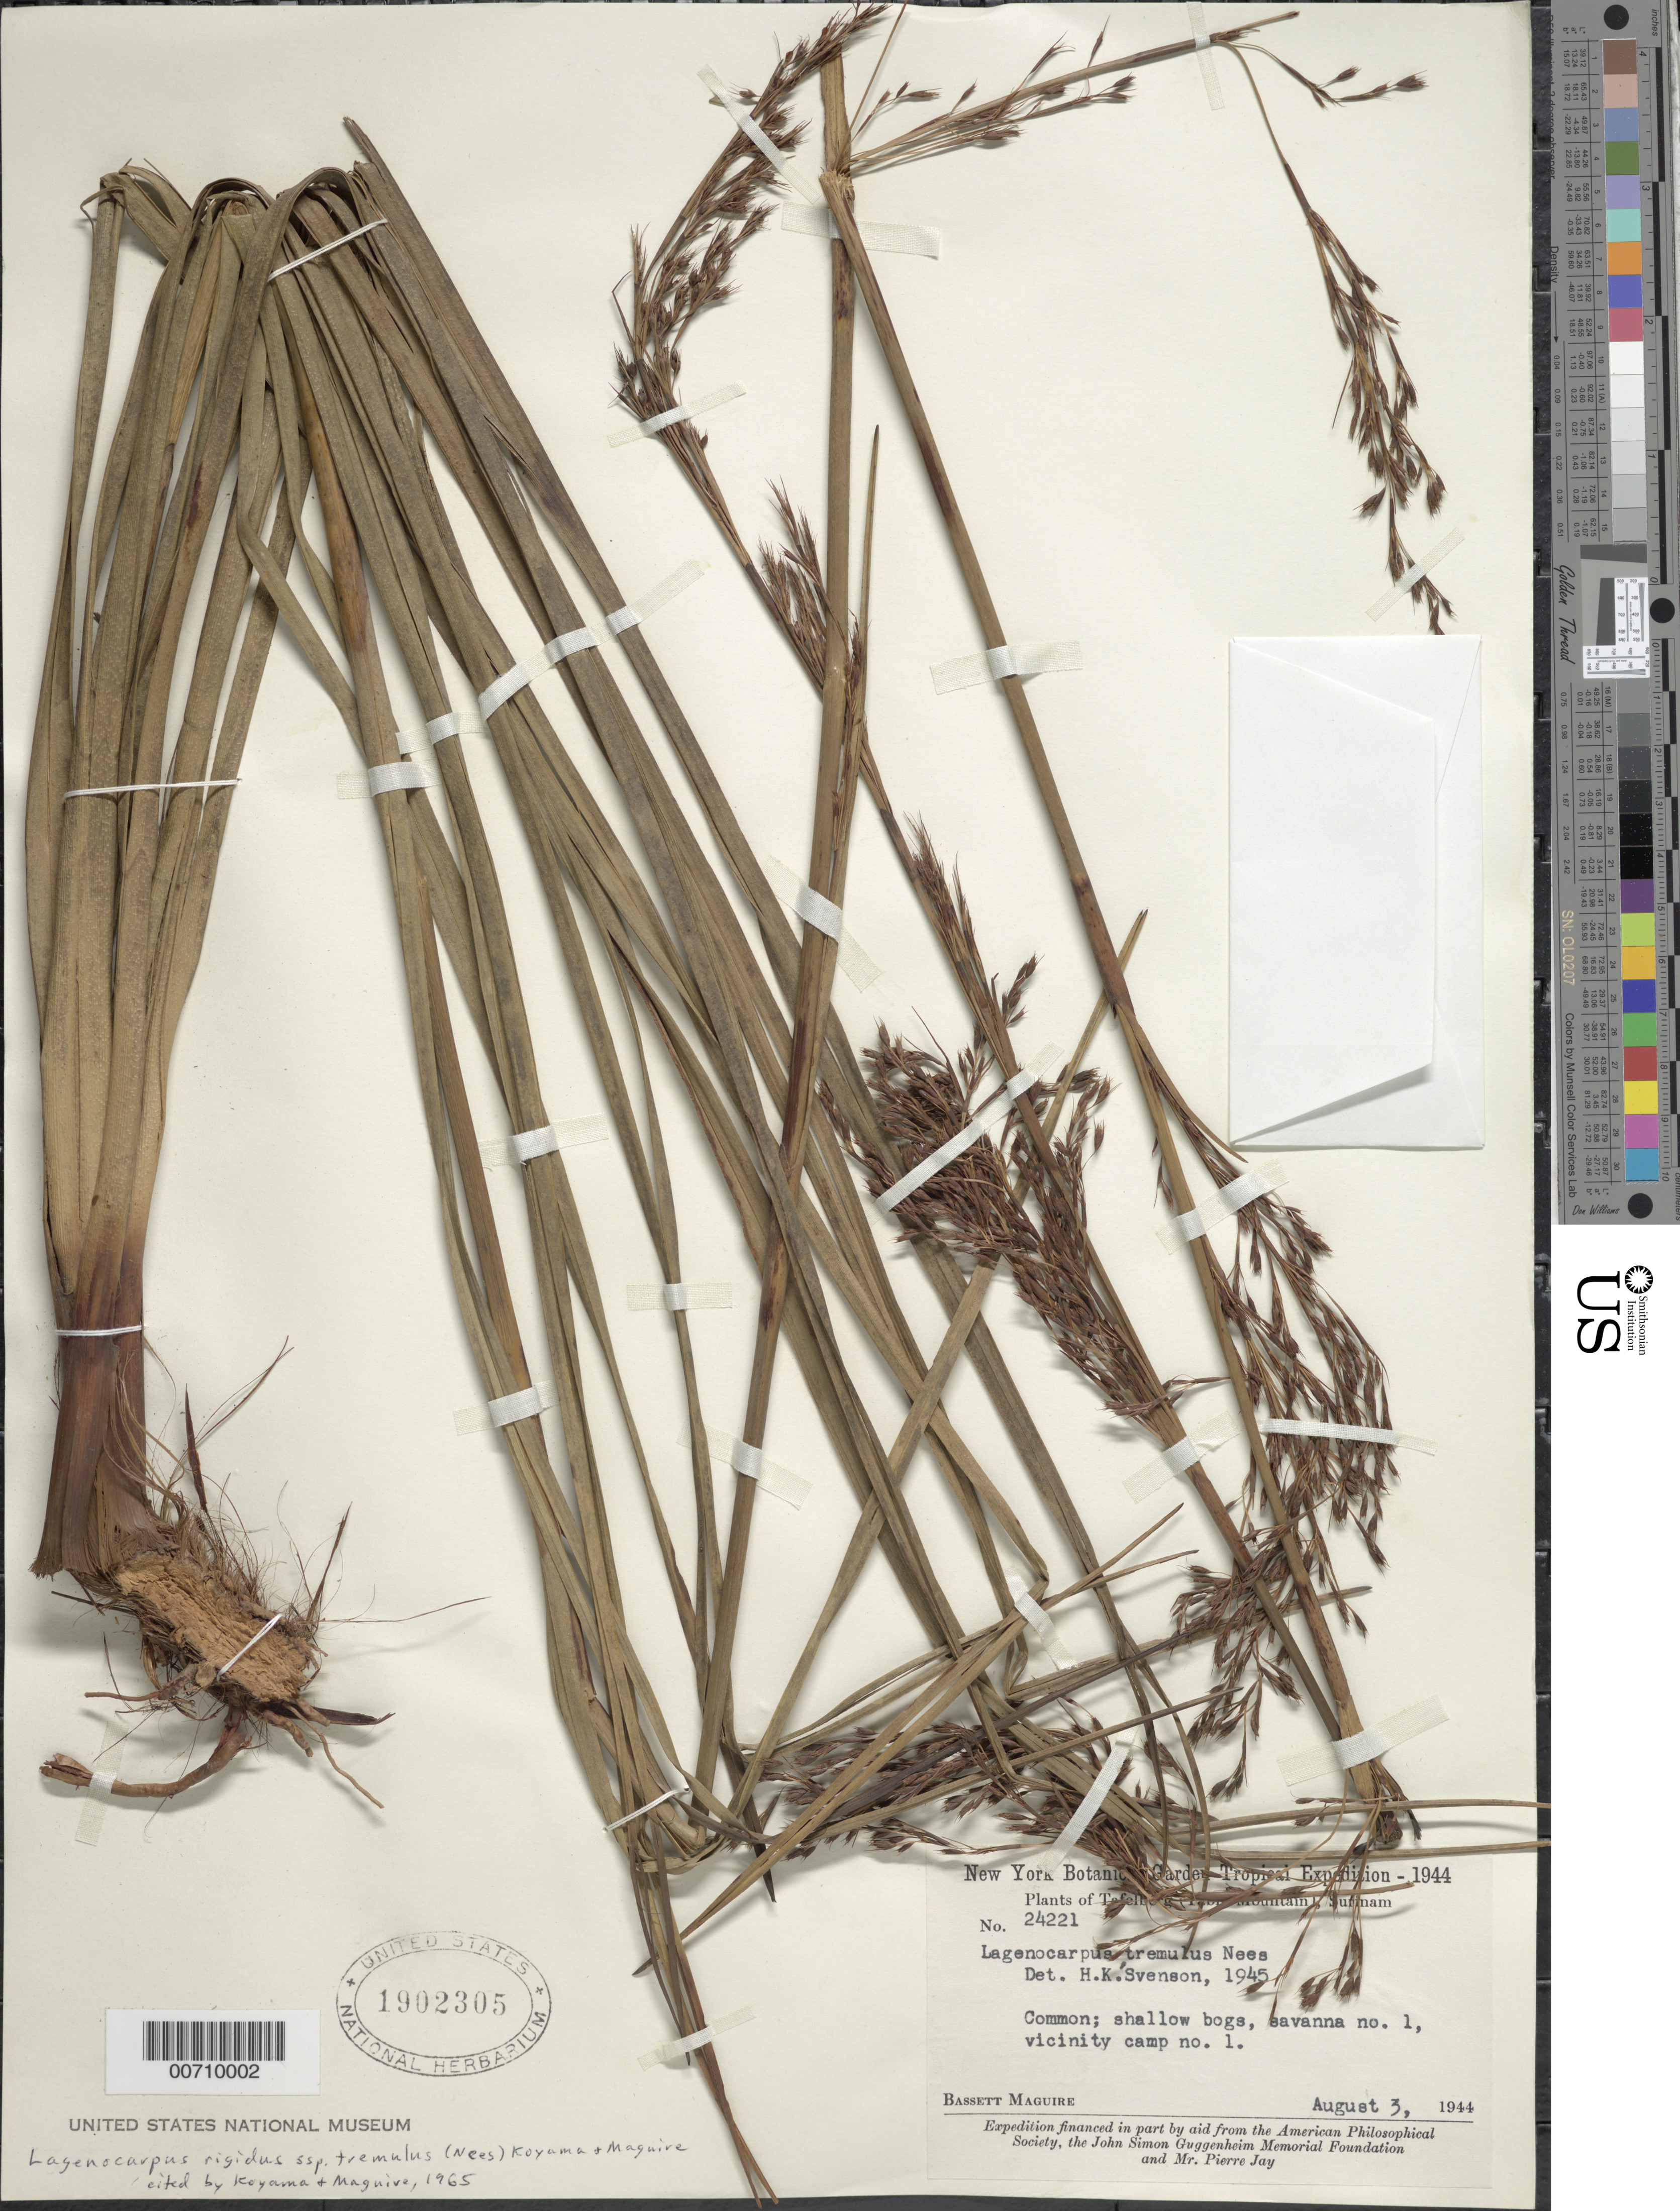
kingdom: Plantae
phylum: Tracheophyta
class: Liliopsida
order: Poales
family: Cyperaceae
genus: Lagenocarpus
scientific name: Lagenocarpus rigidus subsp. tremulus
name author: (Nees) T. Koyama & Maguire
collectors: B. Maguire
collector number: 24221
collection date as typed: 3-Aug-44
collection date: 1944-08-03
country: Suriname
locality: Tafelberg (Table Mountain), Savanna I, vic. Camp no. 1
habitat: Shallow bogs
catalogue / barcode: US 1902305